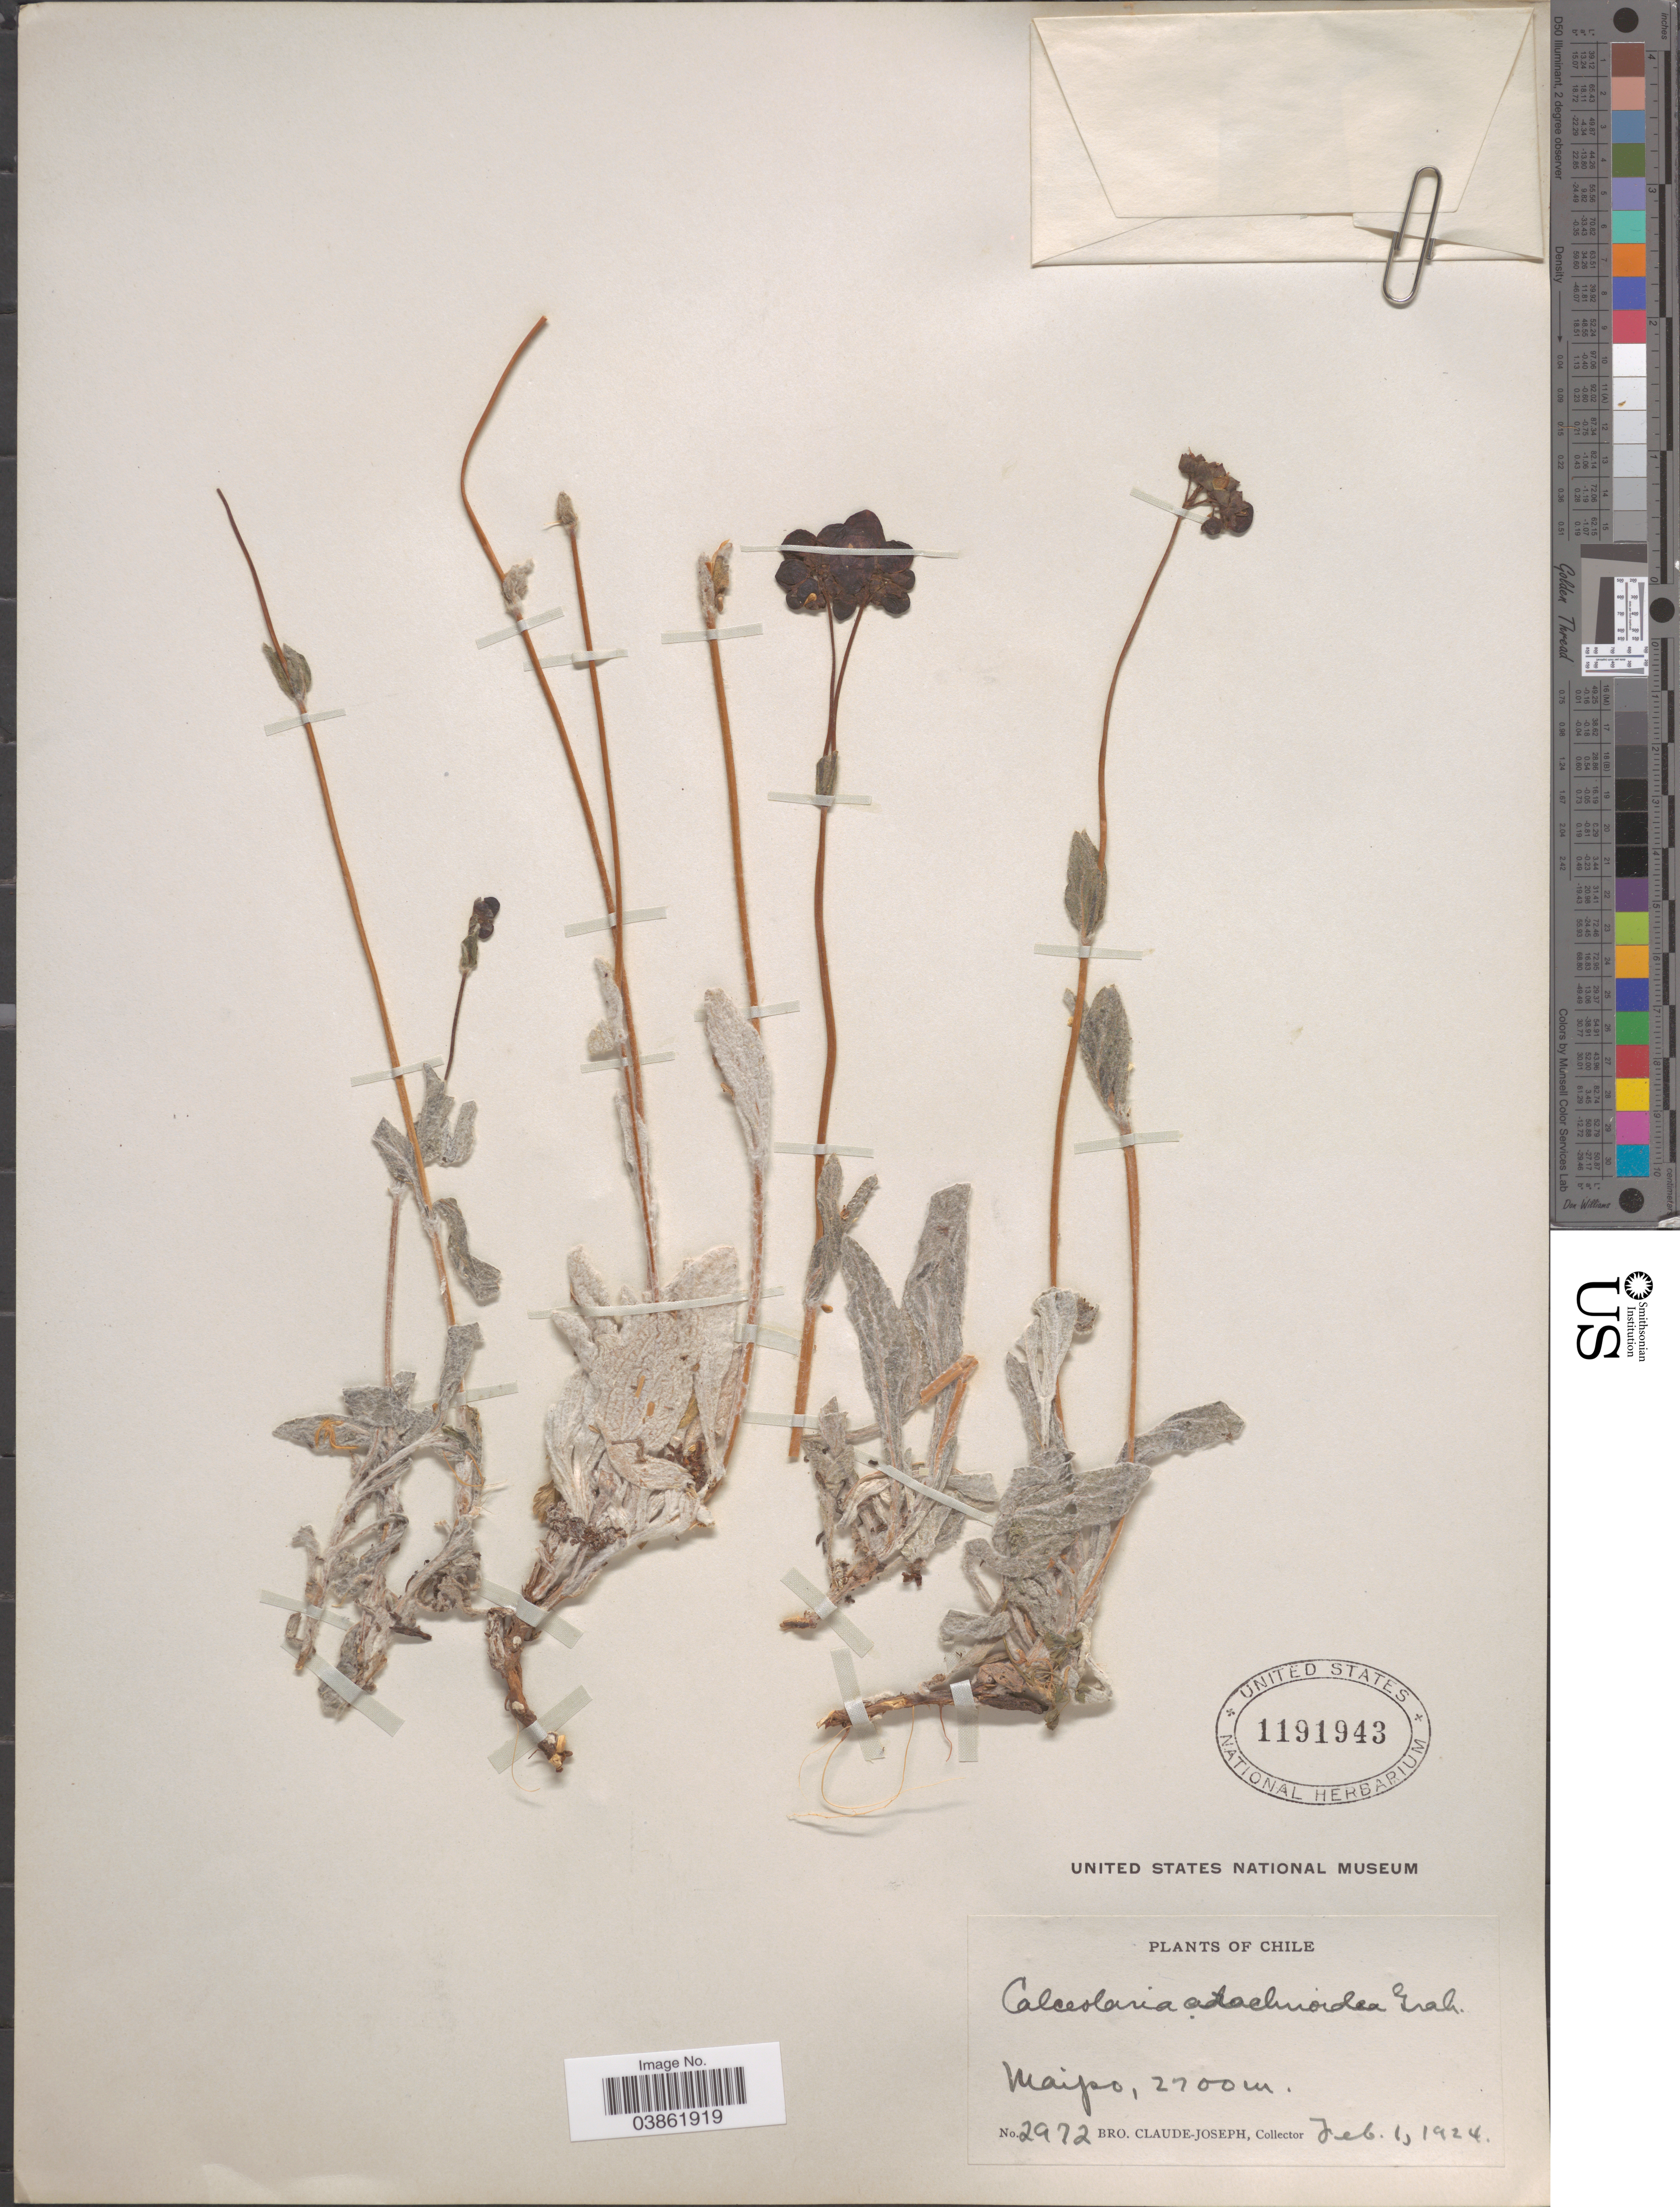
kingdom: Plantae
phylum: Tracheophyta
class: Magnoliopsida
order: Lamiales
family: Calceolariaceae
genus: Calceolaria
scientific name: Calceolaria arachnoidea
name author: Graham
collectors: Bro. Claude-Joseph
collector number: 2972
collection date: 1924-02-01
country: Chile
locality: Maipo.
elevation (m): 2700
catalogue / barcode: US 1191943